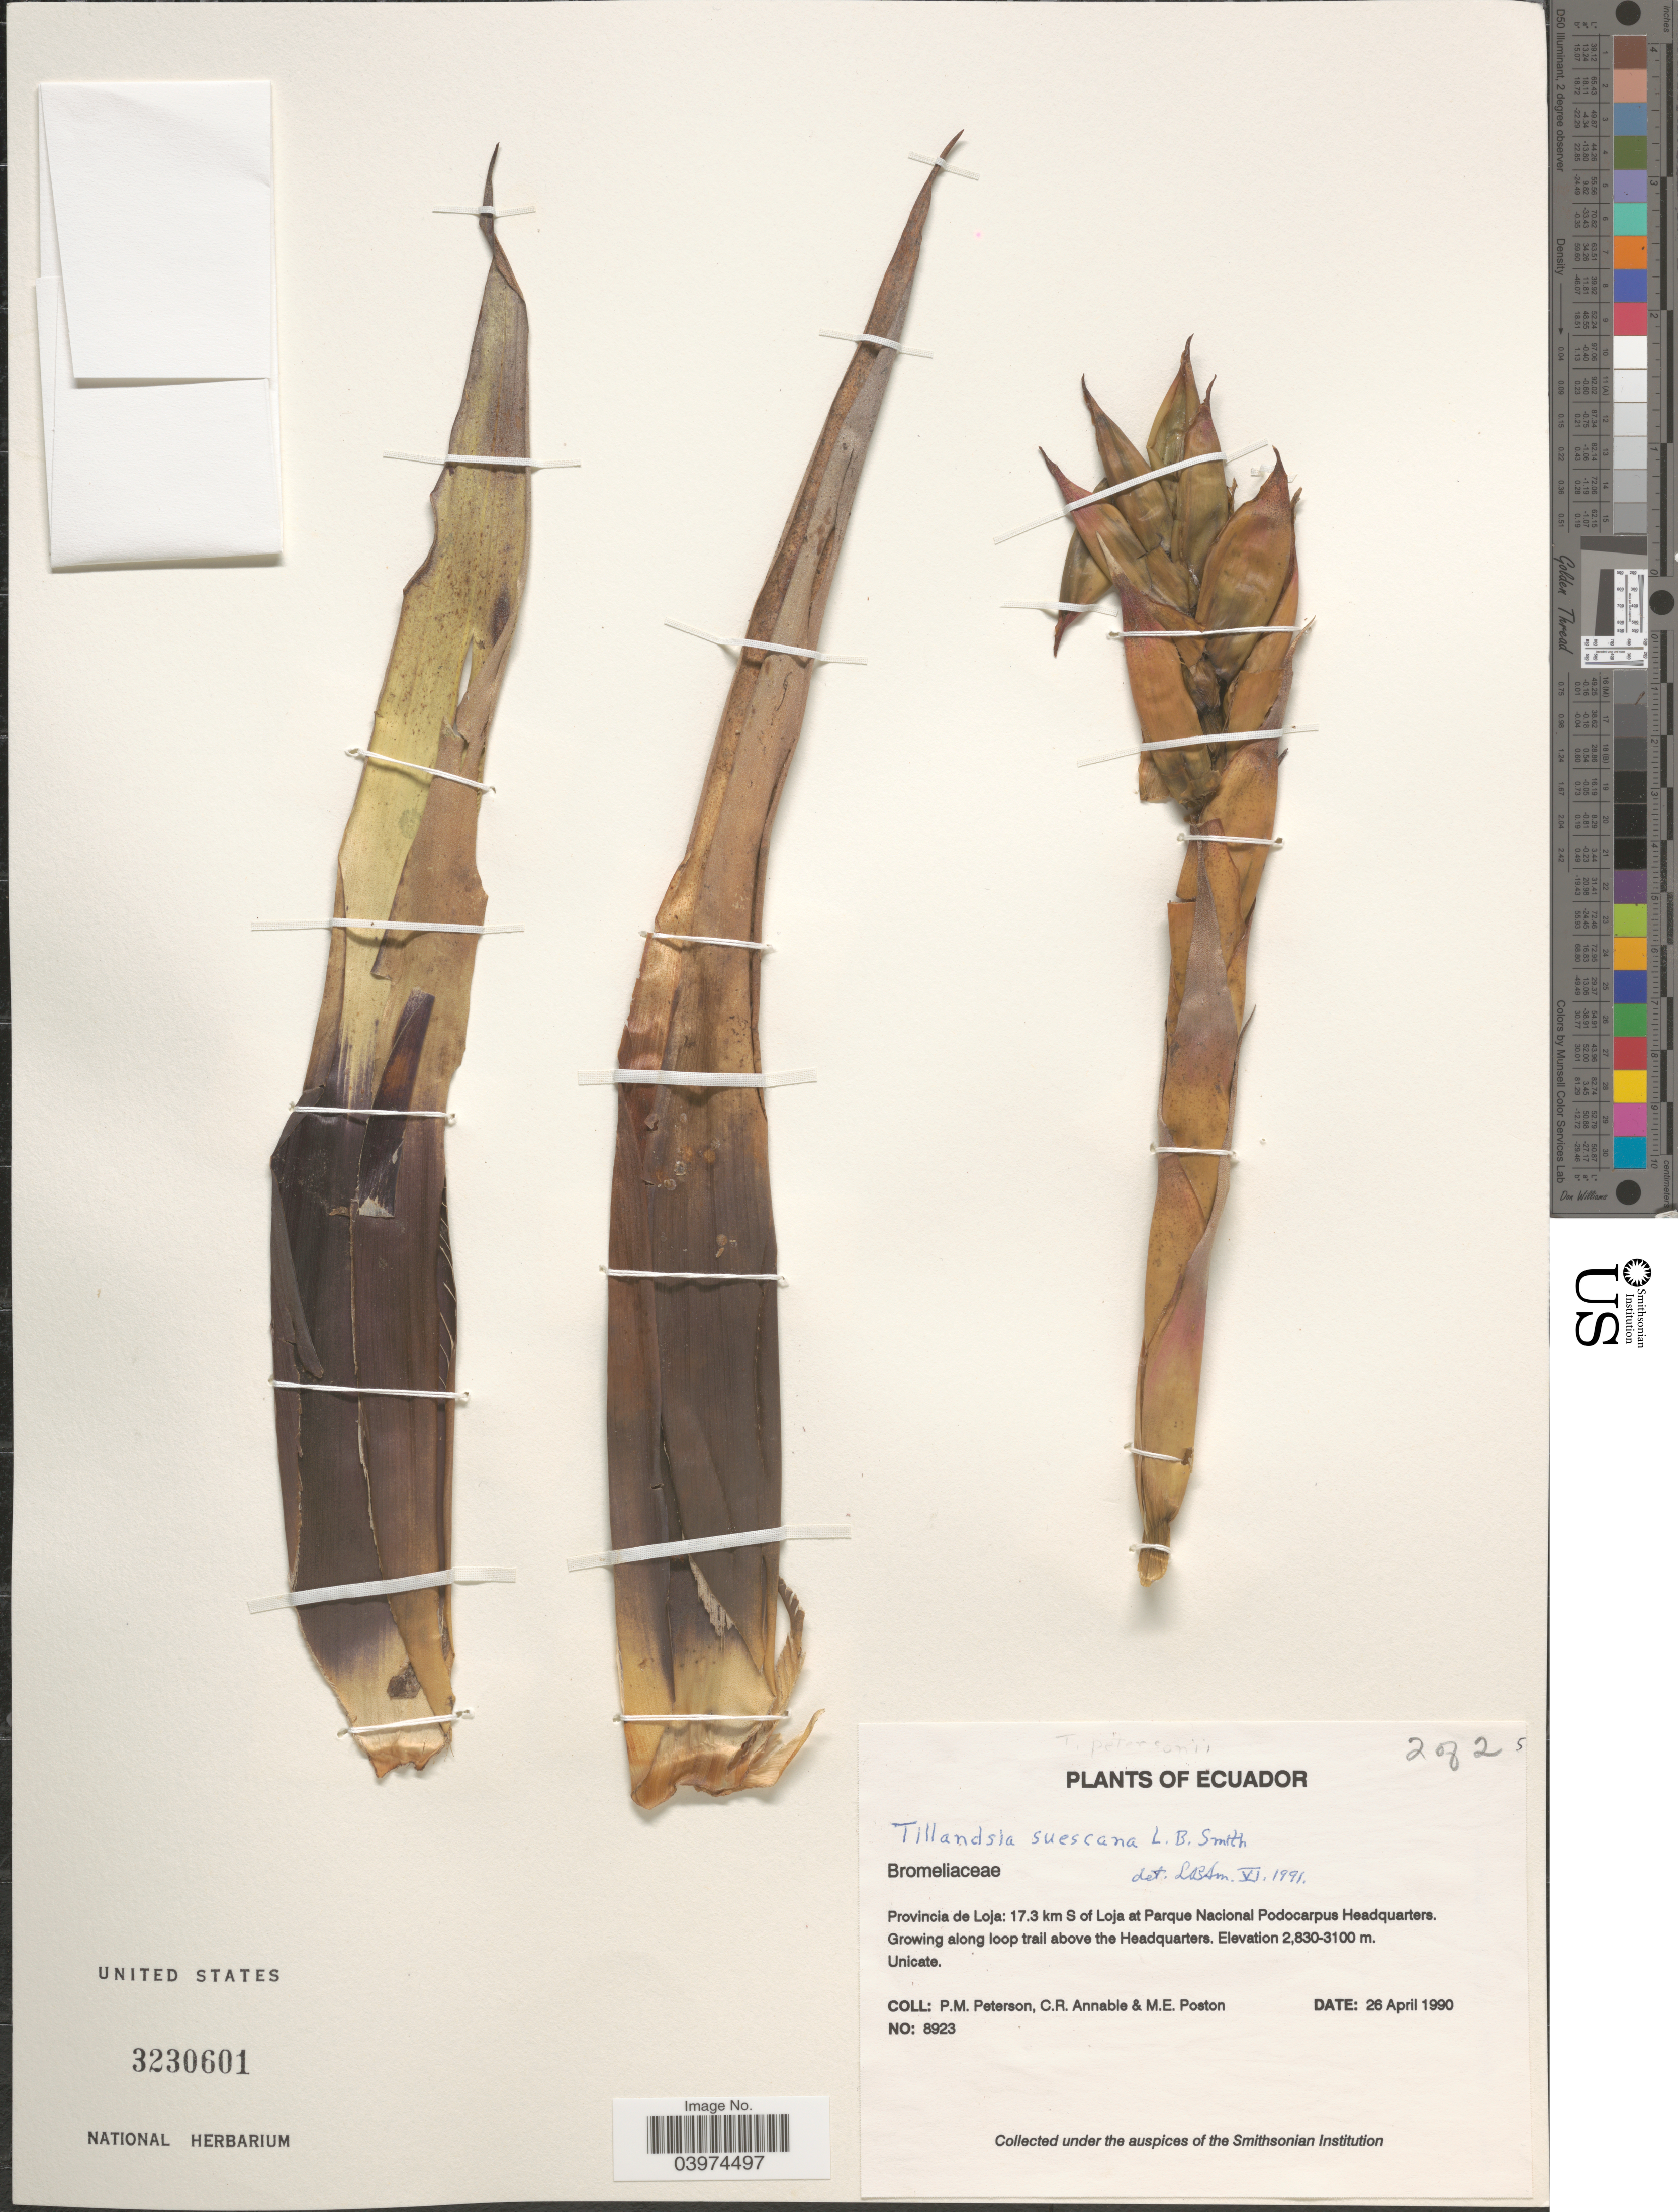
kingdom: Plantae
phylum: Tracheophyta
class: Liliopsida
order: Poales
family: Bromeliaceae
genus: Tillandsia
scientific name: Tillandsia suescana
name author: L.B. Sm.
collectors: P. M. Peterson, C. R. Annable & M. Poston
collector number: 8923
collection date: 1990-04-26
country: Ecuador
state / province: Loja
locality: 17.3 km S of Loja at Parque Nacional Podocarpus Headquarters. Growing along loop trail above the Headquarters.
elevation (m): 2830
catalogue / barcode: US 3230601